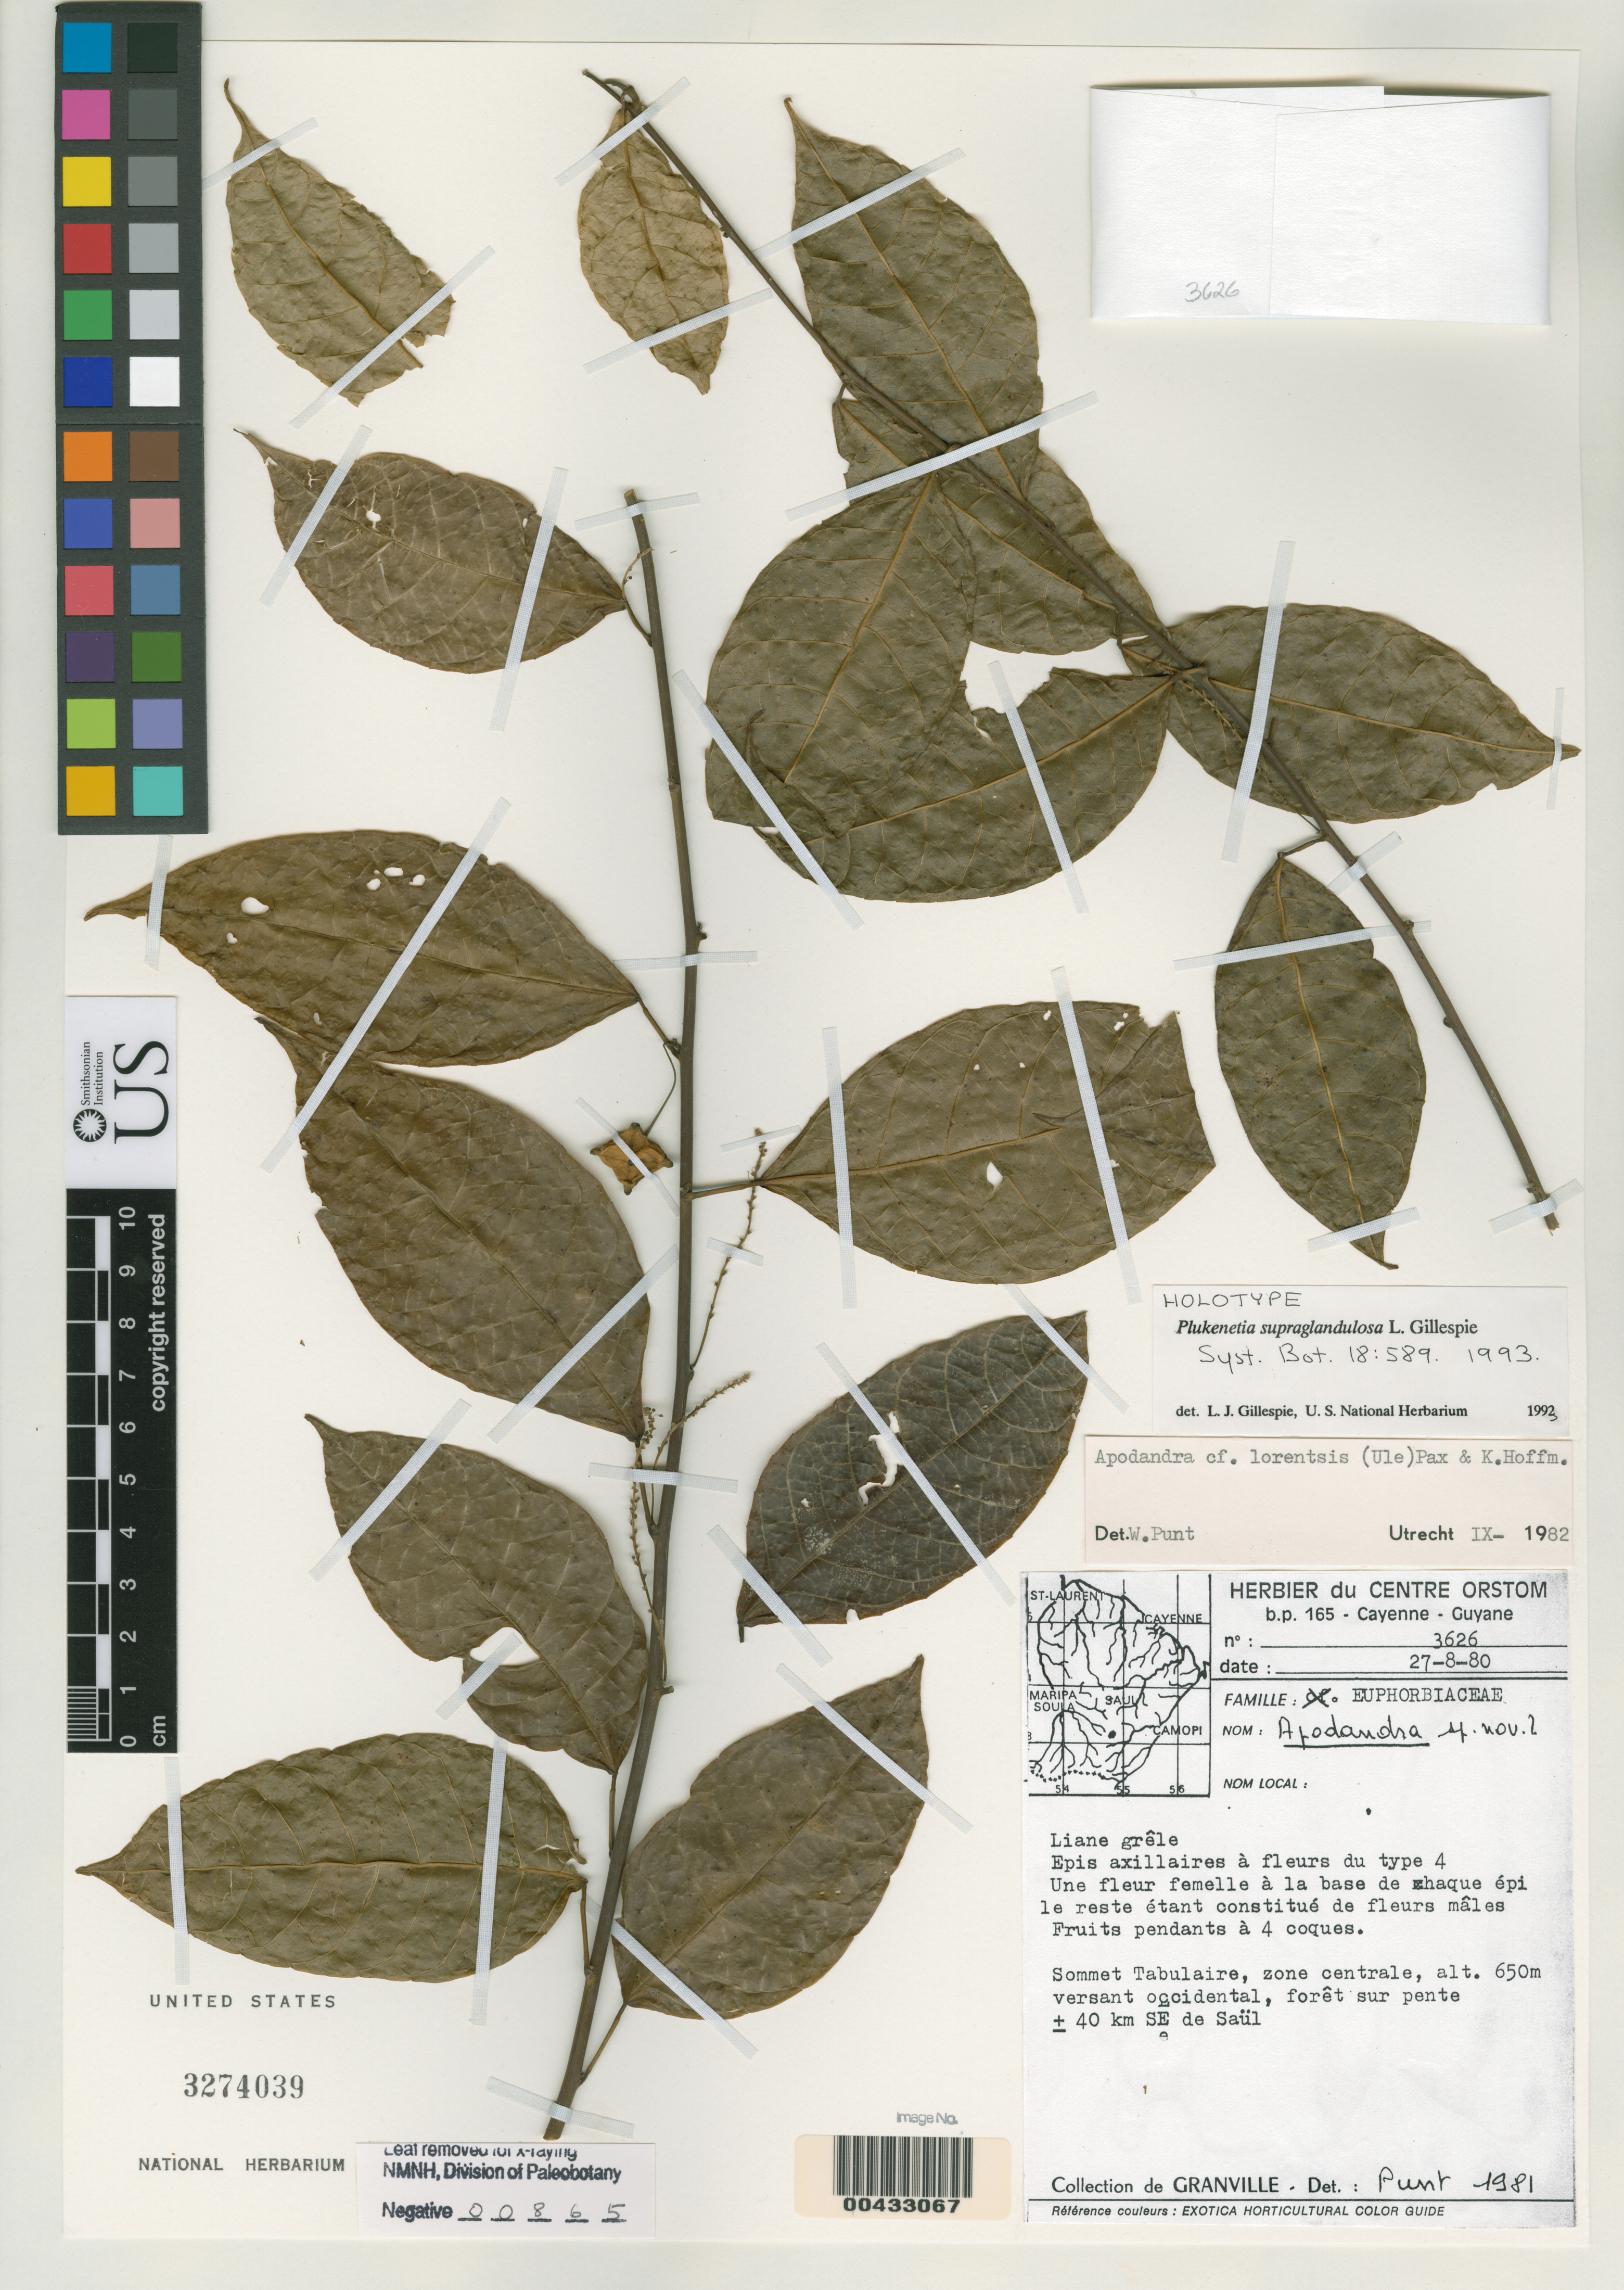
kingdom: Plantae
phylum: Tracheophyta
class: Magnoliopsida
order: Malpighiales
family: Euphorbiaceae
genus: Plukenetia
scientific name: Plukenetia supraglandulosa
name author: L.J. Gillespie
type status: Holotype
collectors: J.-J. de Granville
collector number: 3626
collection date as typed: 27 Aug 1980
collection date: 1980-08-27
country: French Guiana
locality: Sommet tabulaire, zone centrale, versant occidental, Foret Sur Pente, ca. 40 km SE de Saul.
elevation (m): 650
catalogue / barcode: US 3274039